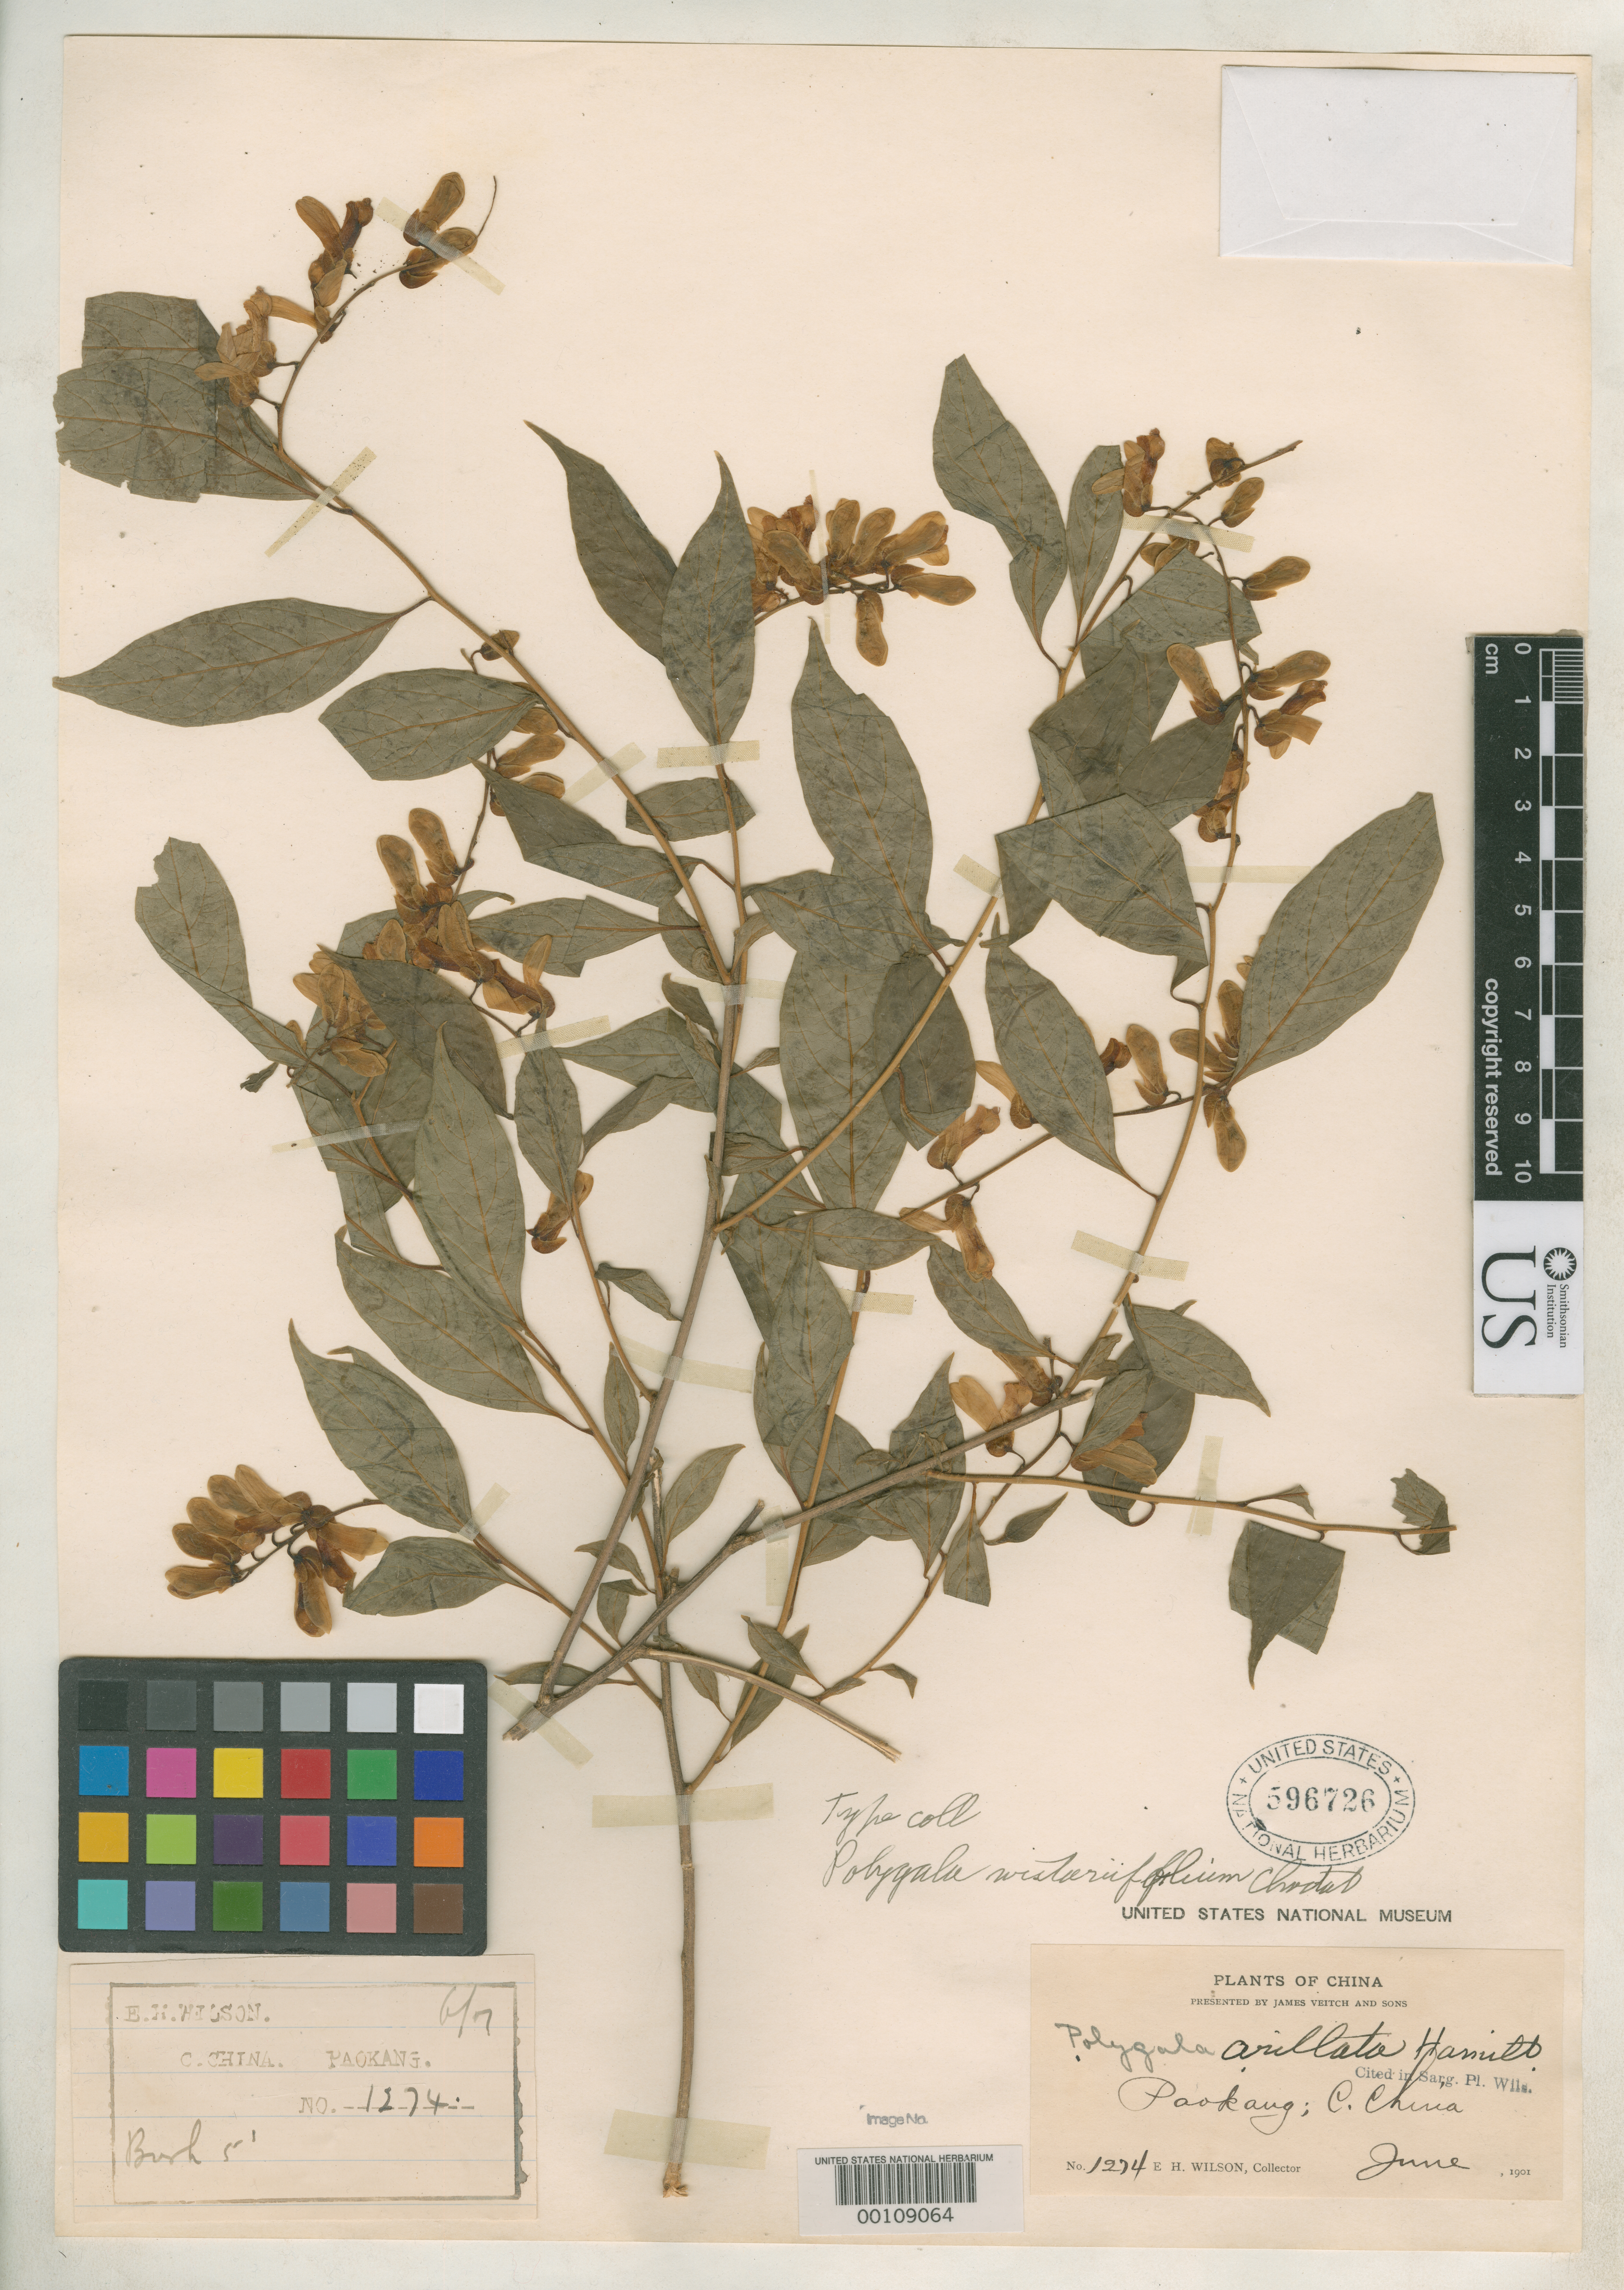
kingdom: Plantae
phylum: Tracheophyta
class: Magnoliopsida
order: Fabales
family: Polygalaceae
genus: Polygala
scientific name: Polygala wistariifolia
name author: Chodat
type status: Isosyntype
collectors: E. H. Wilson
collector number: Veitch Exped. 1274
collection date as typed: Jun 1901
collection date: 1901-06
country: China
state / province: Hubei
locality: Paokang.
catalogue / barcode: US 596726